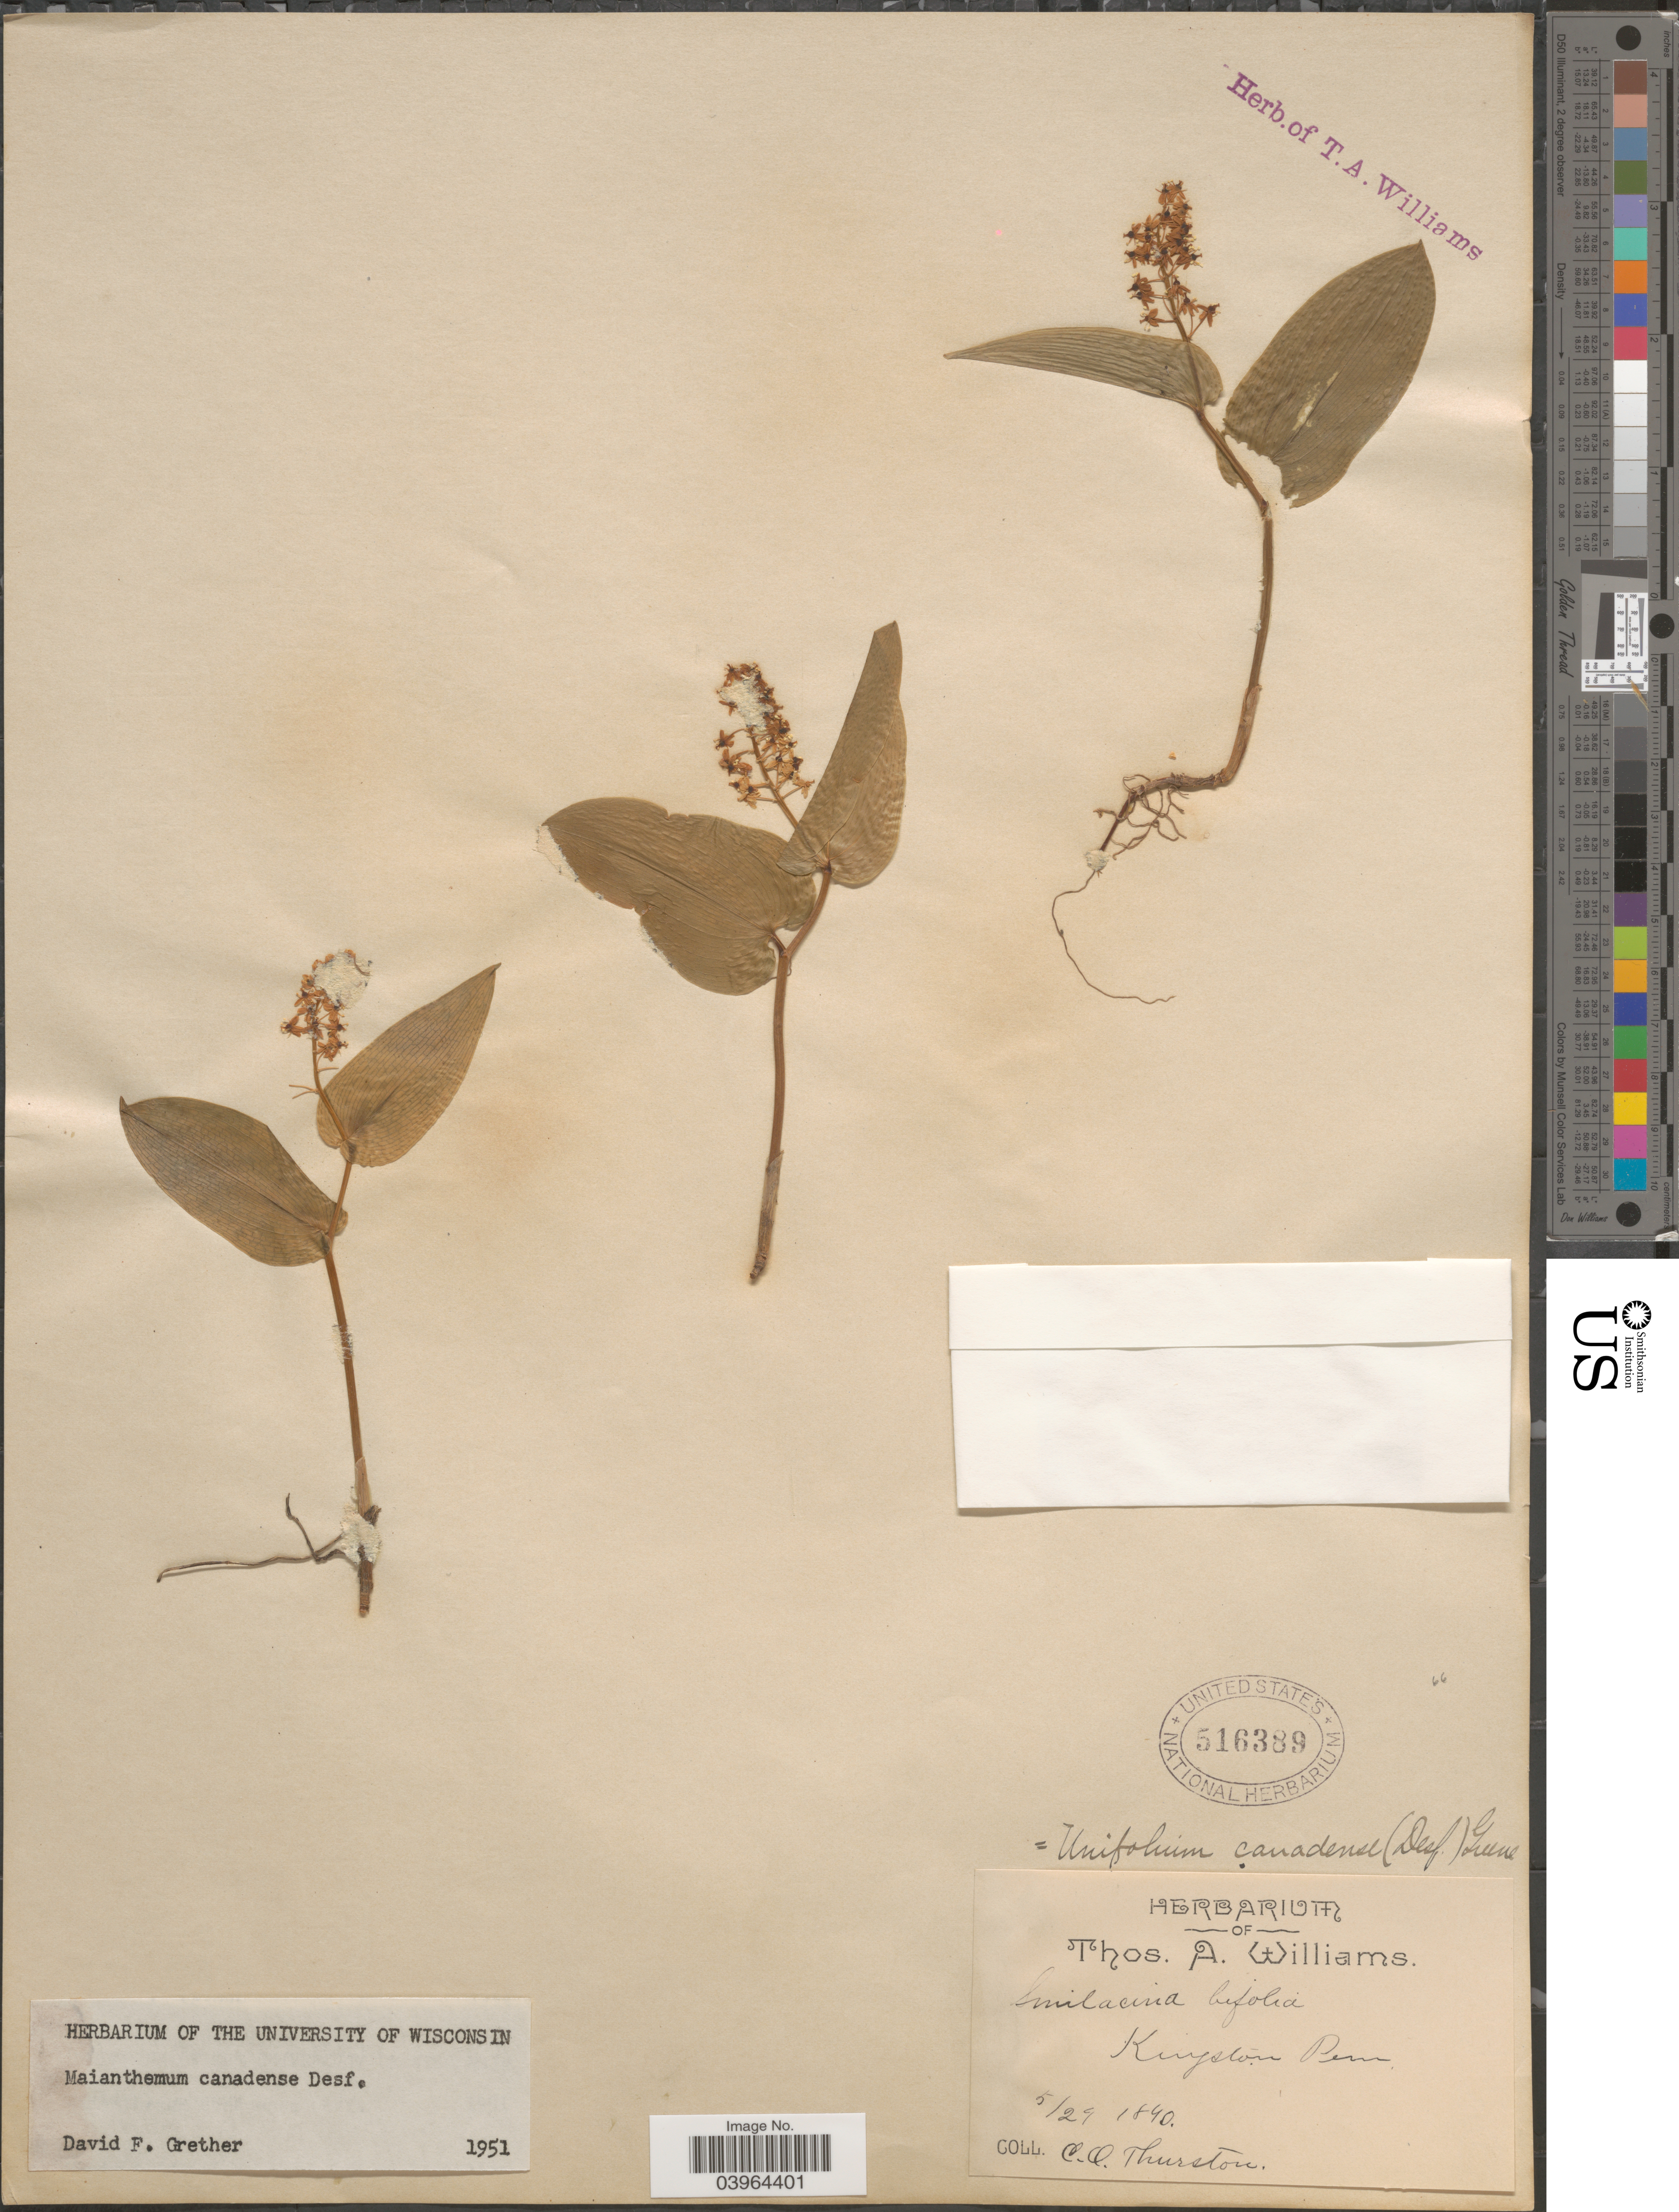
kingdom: Plantae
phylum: Tracheophyta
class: Liliopsida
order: Asparagales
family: Asparagaceae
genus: Maianthemum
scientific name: Maianthemum canadense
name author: Desf.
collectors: C. Thurston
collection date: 1840-05-29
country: United States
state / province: Pennsylvania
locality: Kingston.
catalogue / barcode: US 516389